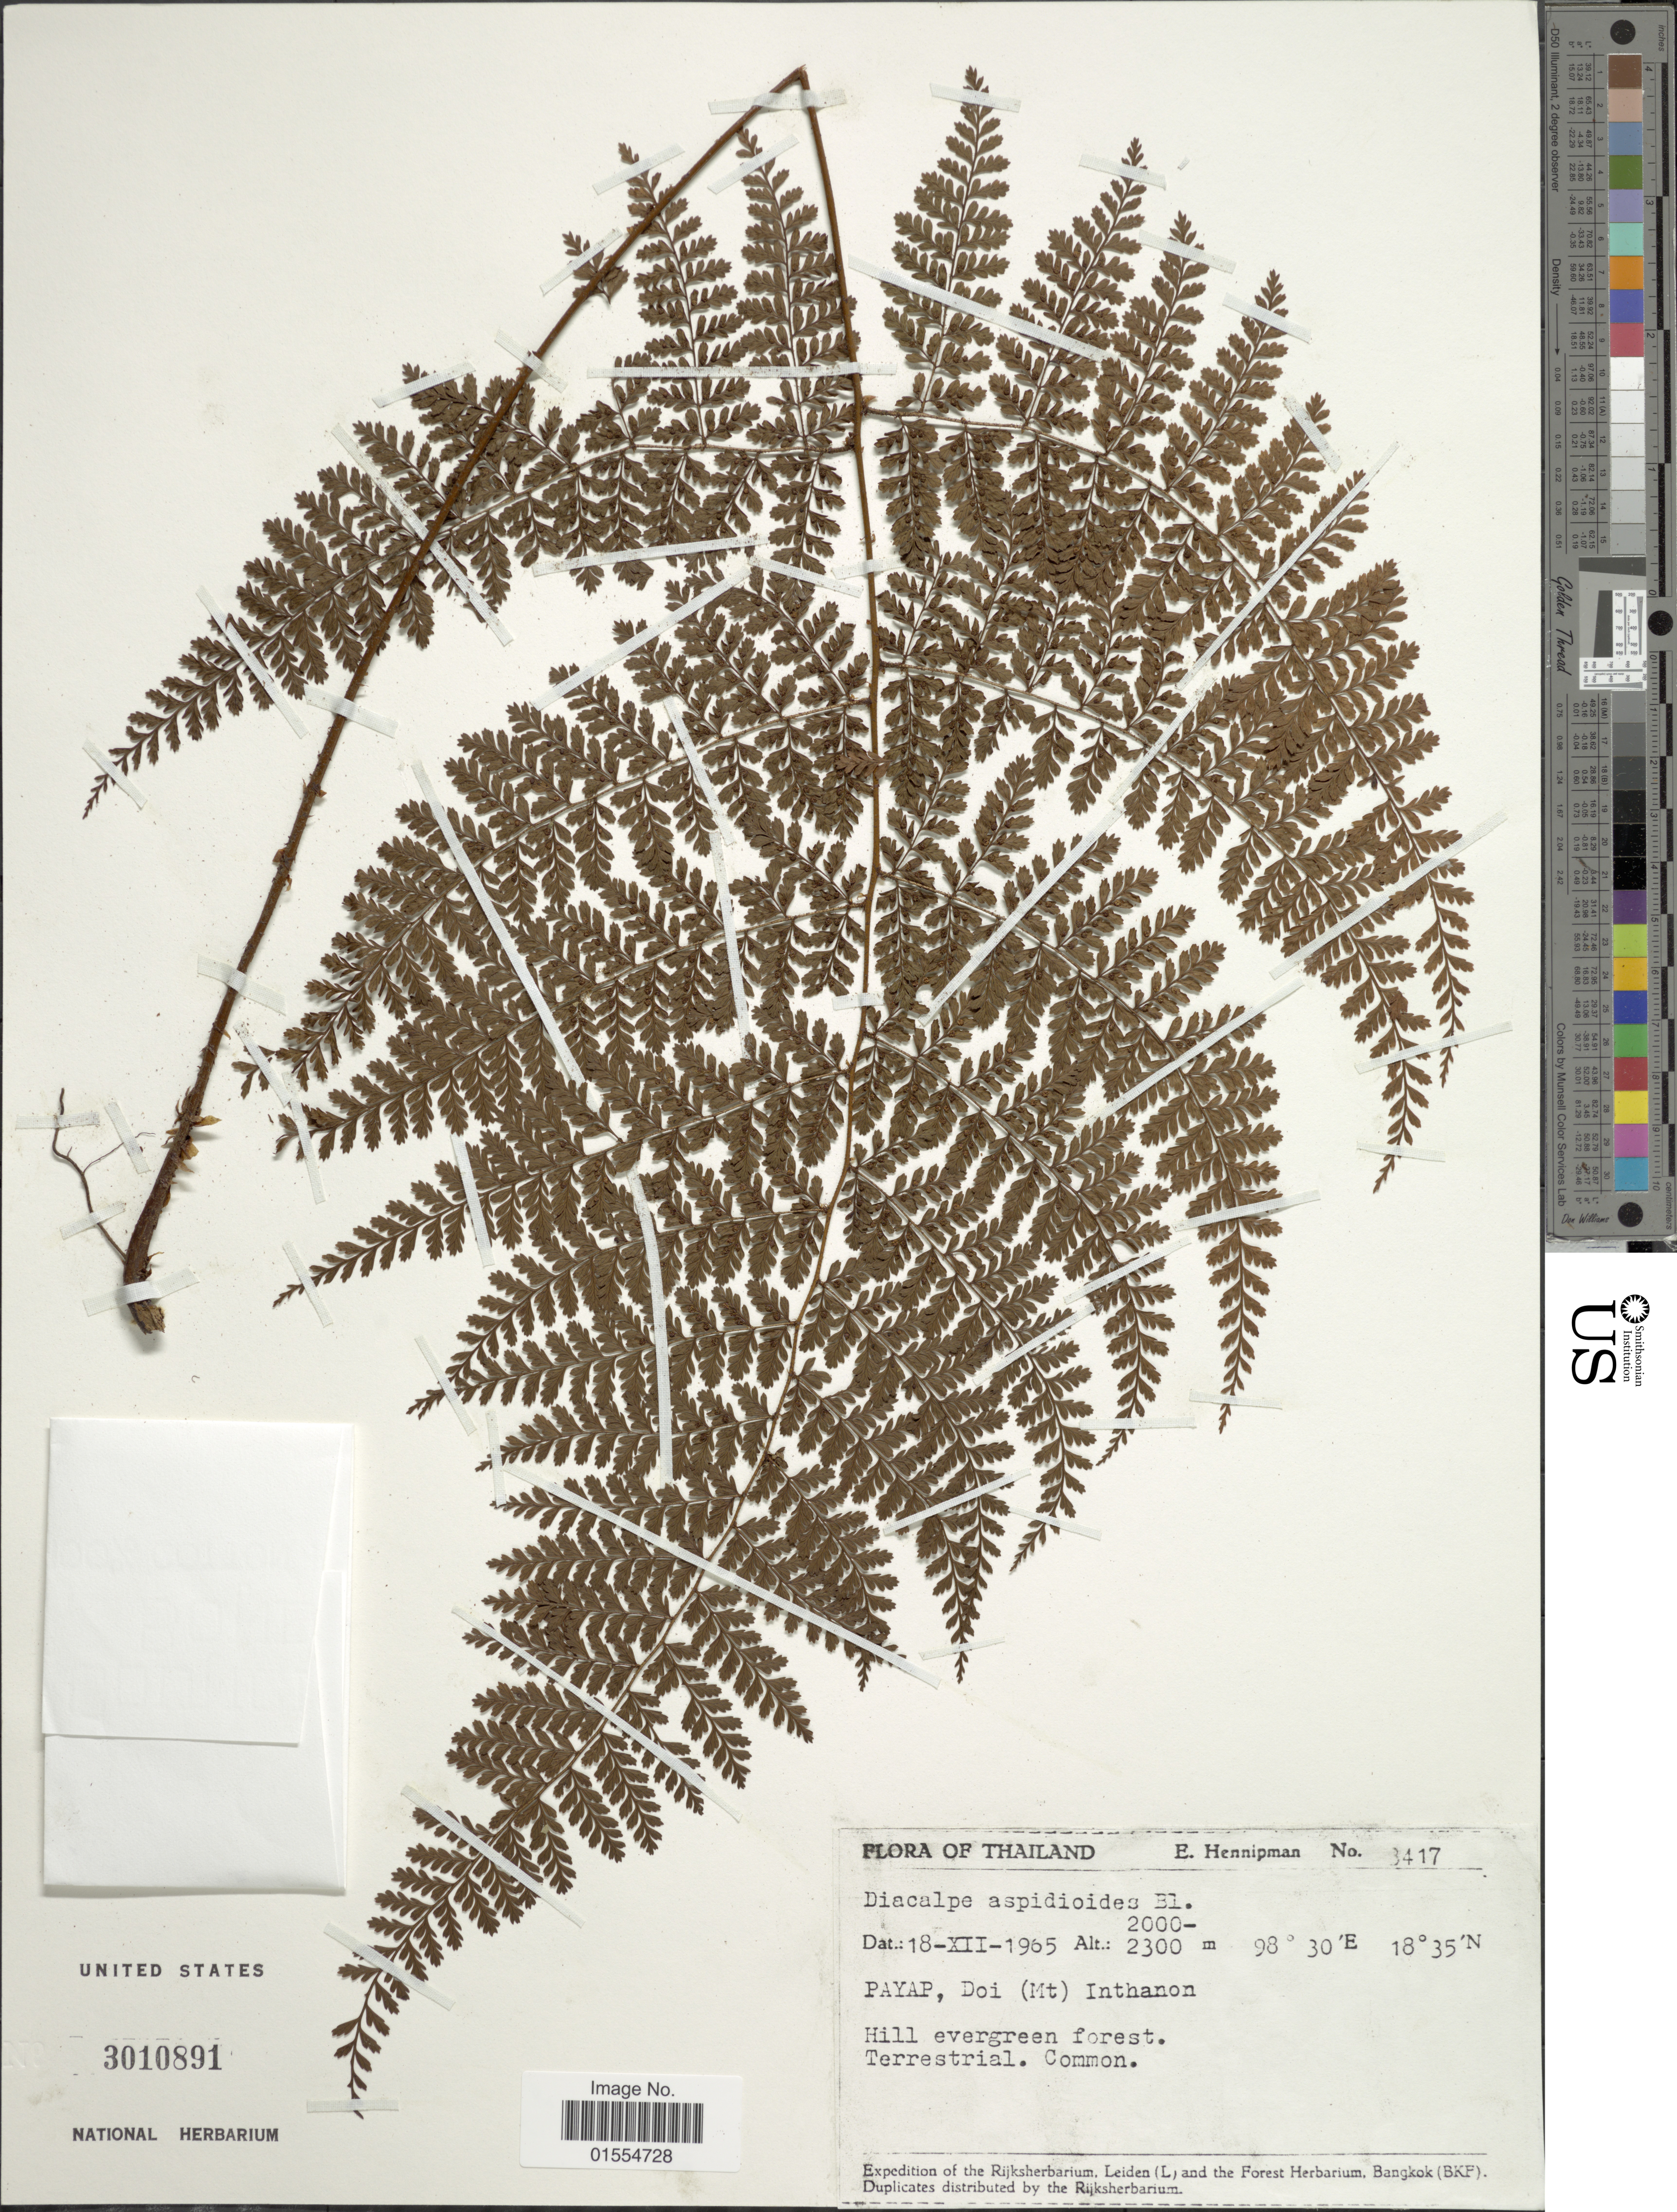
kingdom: Plantae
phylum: Tracheophyta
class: Polypodiopsida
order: Polypodiales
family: Dryopteridaceae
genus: Dryopteris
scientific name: Dryopteris pseudocaenopteris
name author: (Kunze) Li Bing Zhang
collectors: E. Hennipman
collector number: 3417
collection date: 1965-12-18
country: Thailand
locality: Province of Thailand, Payap, Doi (Mt) Inthanon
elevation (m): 2000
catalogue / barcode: US 3010891